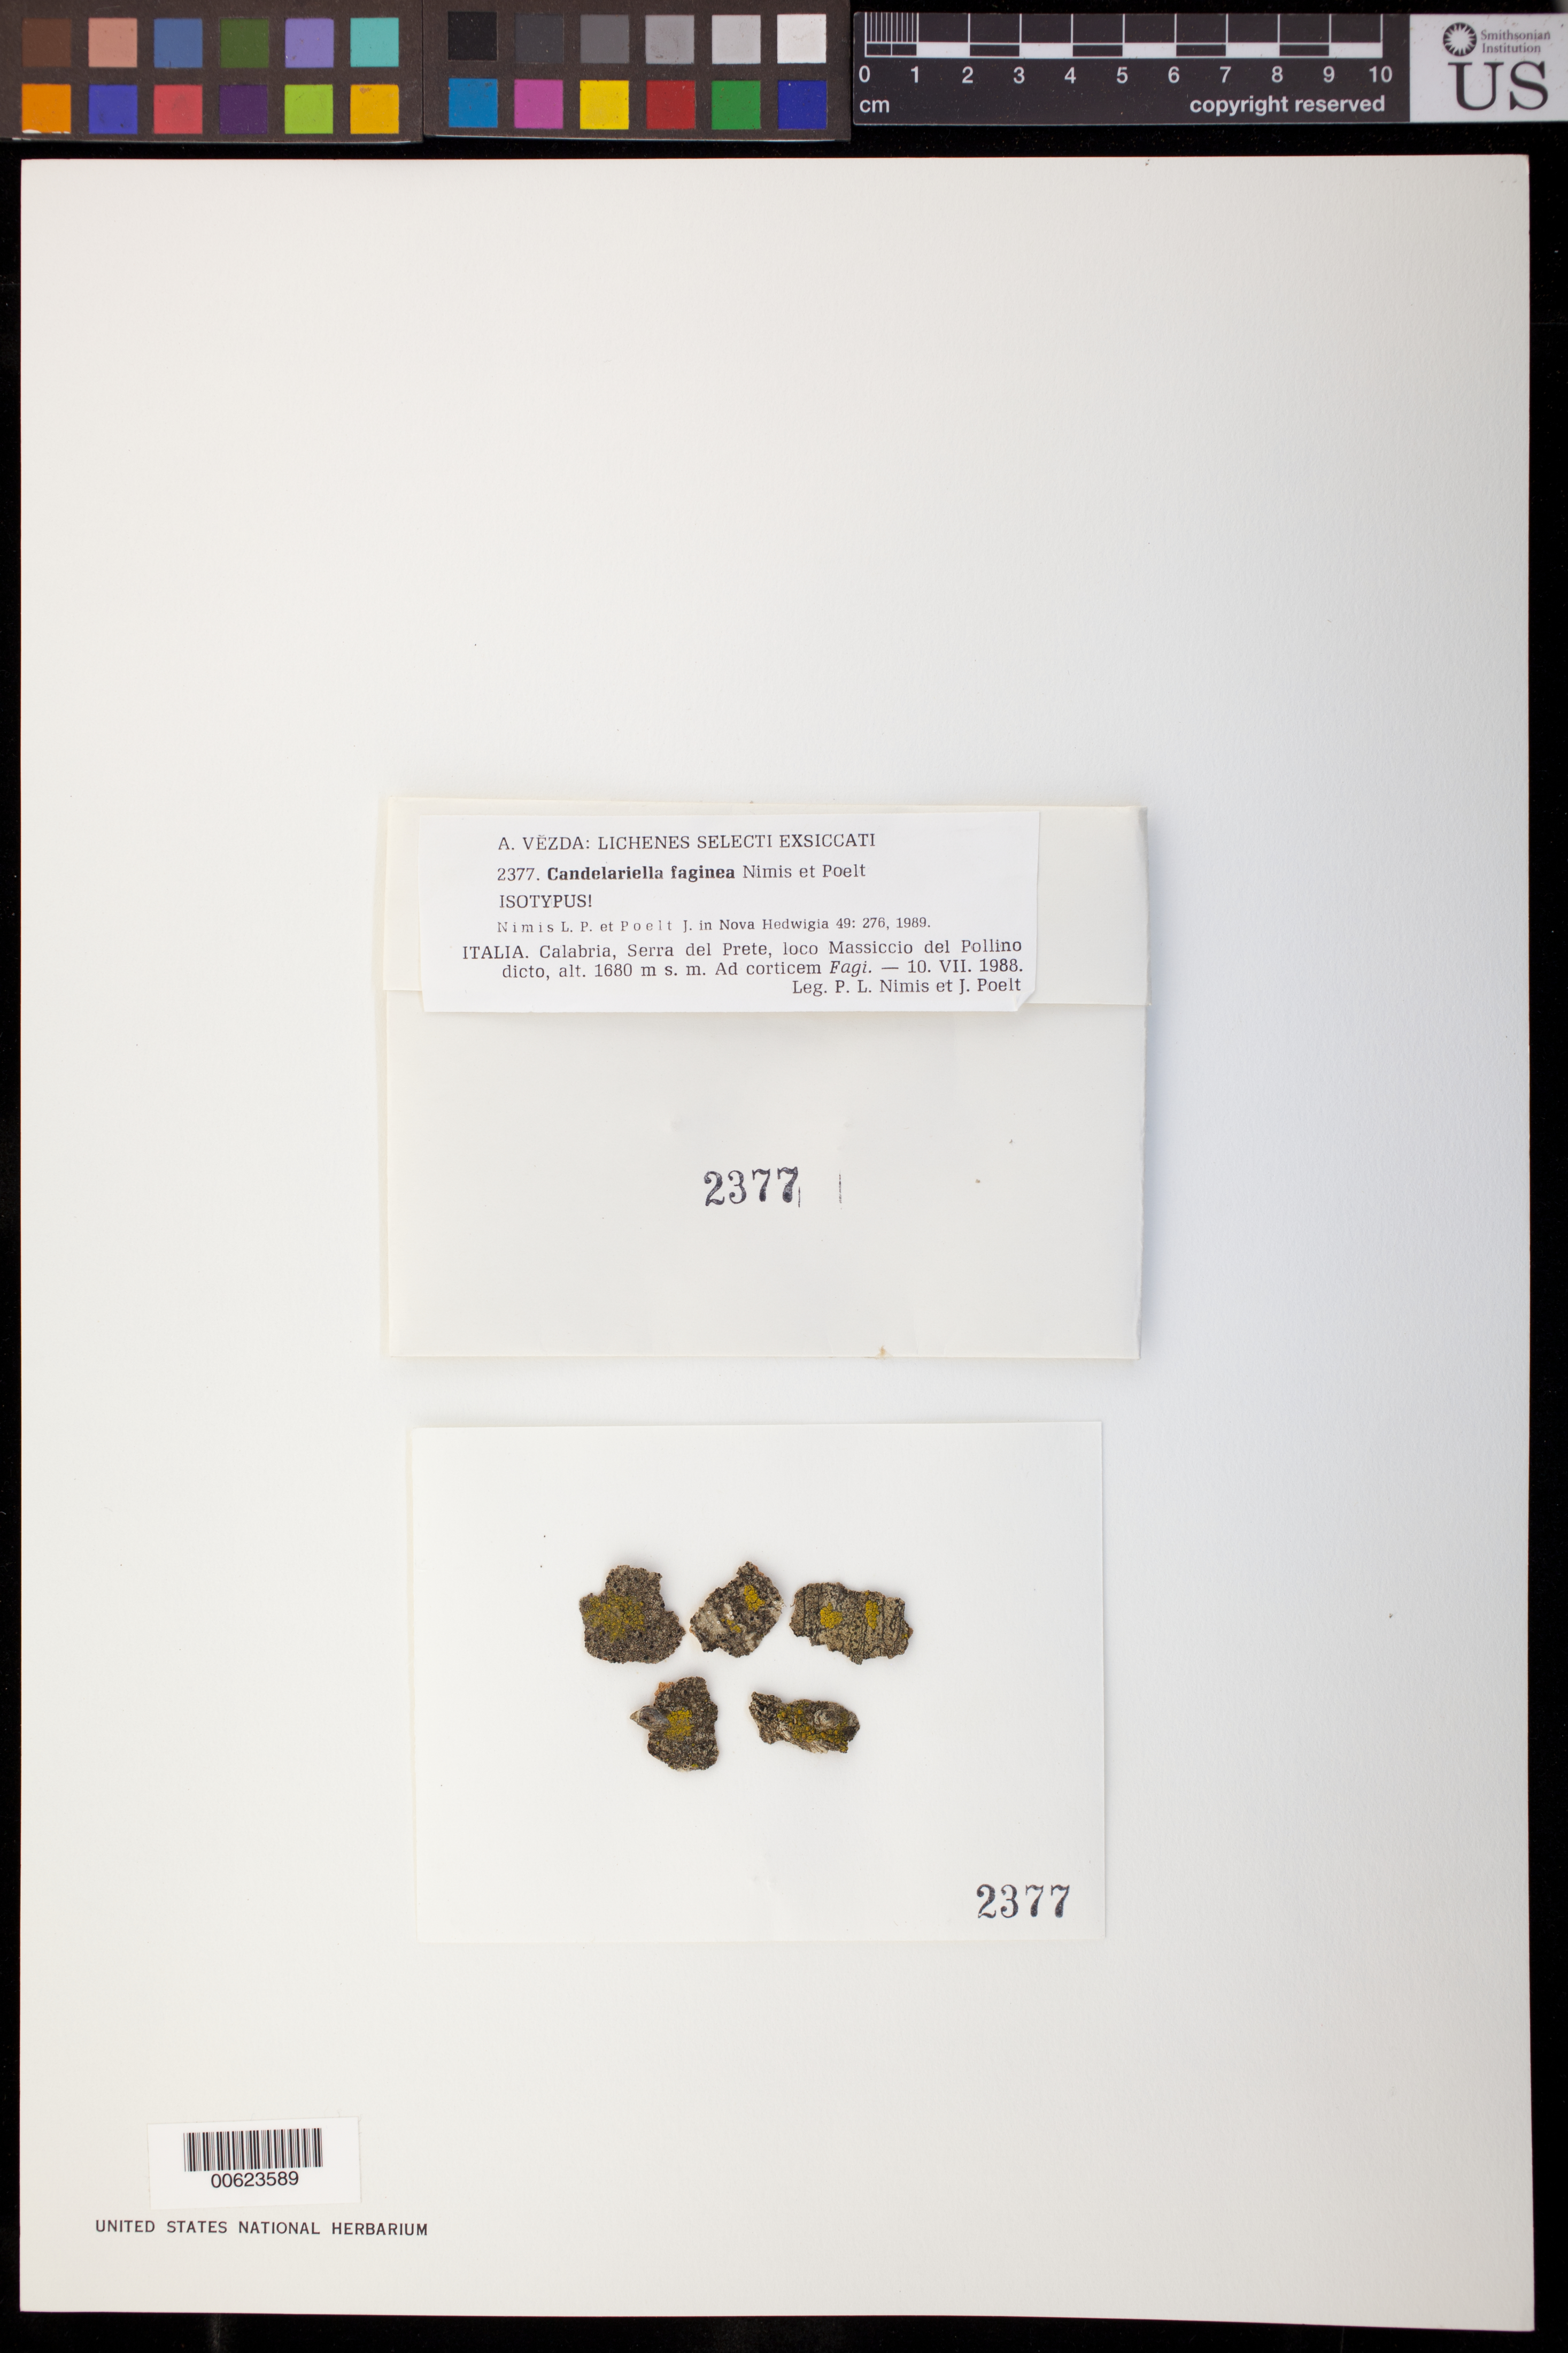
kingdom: Fungi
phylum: Ascomycota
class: Candelariomycetes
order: Candelariales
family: Candelariaceae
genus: Candelariella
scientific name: Candelariella faginea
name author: Nimis & Poelt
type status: Isotype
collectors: P. Nimis & J. Poelt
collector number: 2377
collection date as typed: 10 Jul 1988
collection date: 1988-07-10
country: Italy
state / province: Calabria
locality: Serra del Prete, loco Massiccio del Pollino dicto. [Serra del Prete, place said to be Massiccio del Pollino?]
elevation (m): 1680